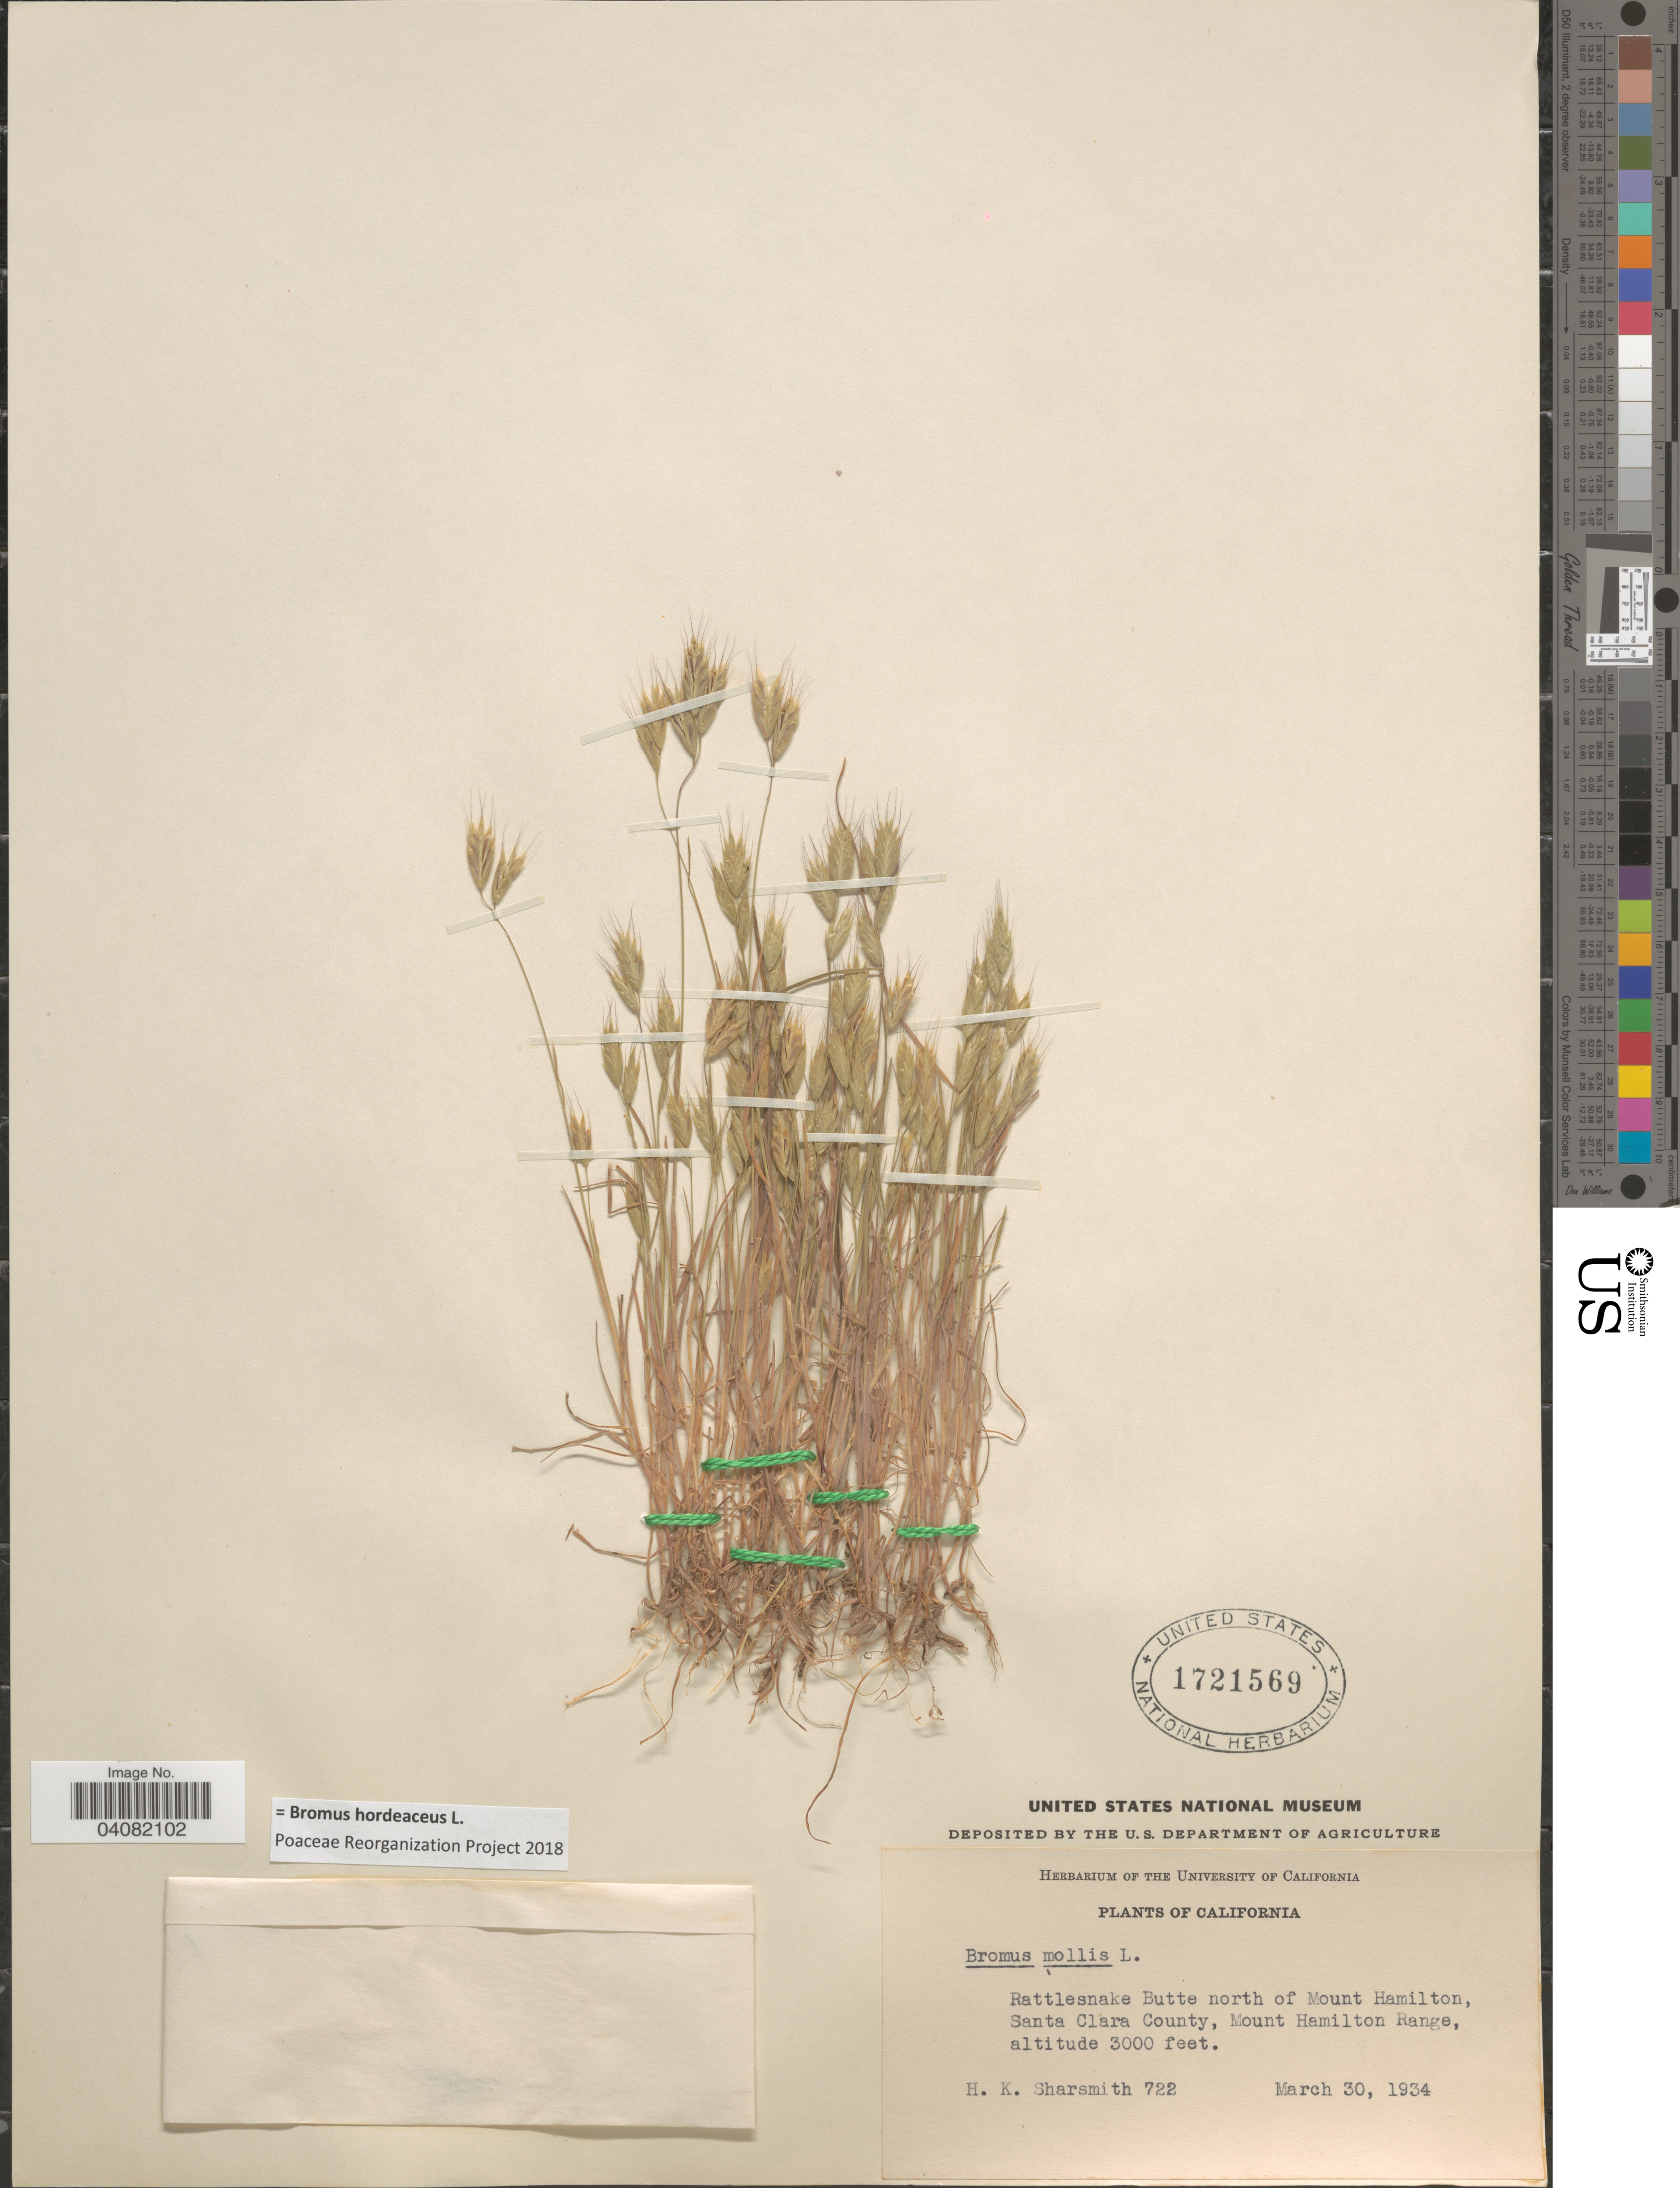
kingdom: Plantae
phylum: Tracheophyta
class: Liliopsida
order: Poales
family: Poaceae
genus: Bromus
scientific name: Bromus hordeaceus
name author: L.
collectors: H. Sharsmith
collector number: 722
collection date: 1934-03-30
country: United States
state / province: California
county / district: Santa Clara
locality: Rattlesnake Butte north of Mount Hamilton, Santa Clara County, Mount Hamilton Range.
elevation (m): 914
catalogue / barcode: US 1721569